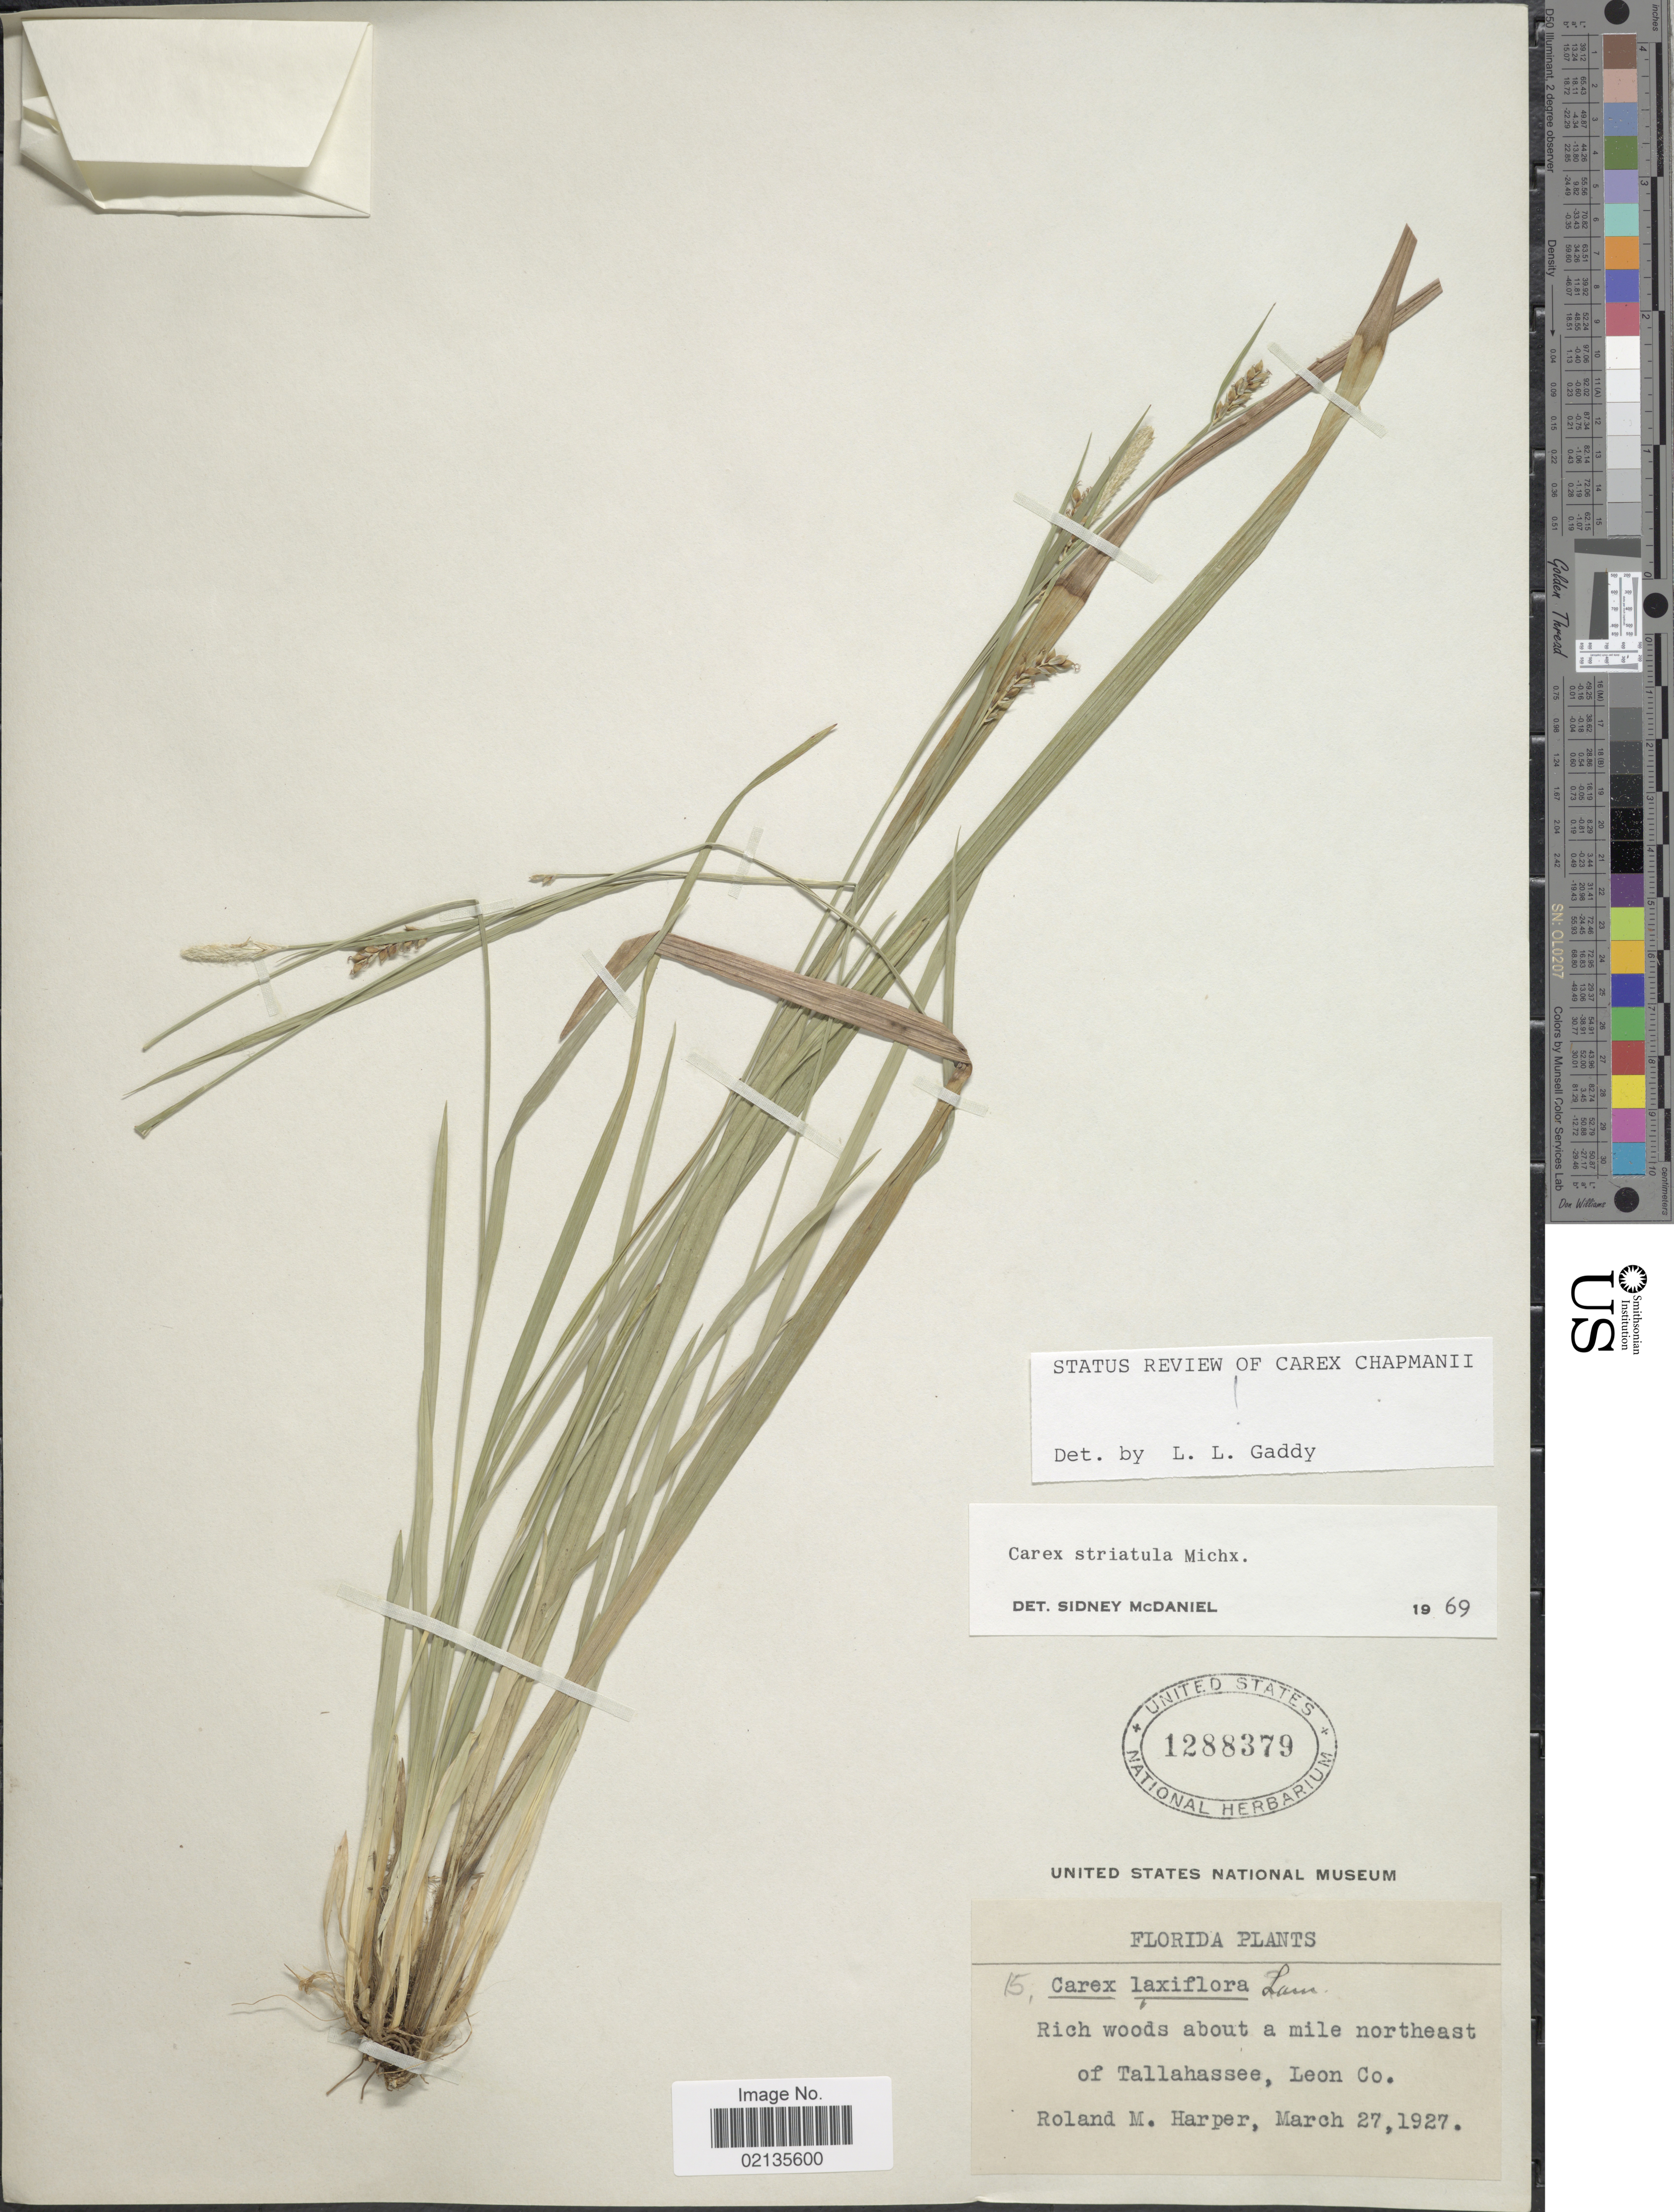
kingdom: Plantae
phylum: Tracheophyta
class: Liliopsida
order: Poales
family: Cyperaceae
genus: Carex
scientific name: Carex striatula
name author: Michx.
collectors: R. M. Harper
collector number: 15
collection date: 1927-03-27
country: United States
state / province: Florida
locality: Rich woods about a mile northeast of Tallahassee, Leon Co.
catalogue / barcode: US 1288379